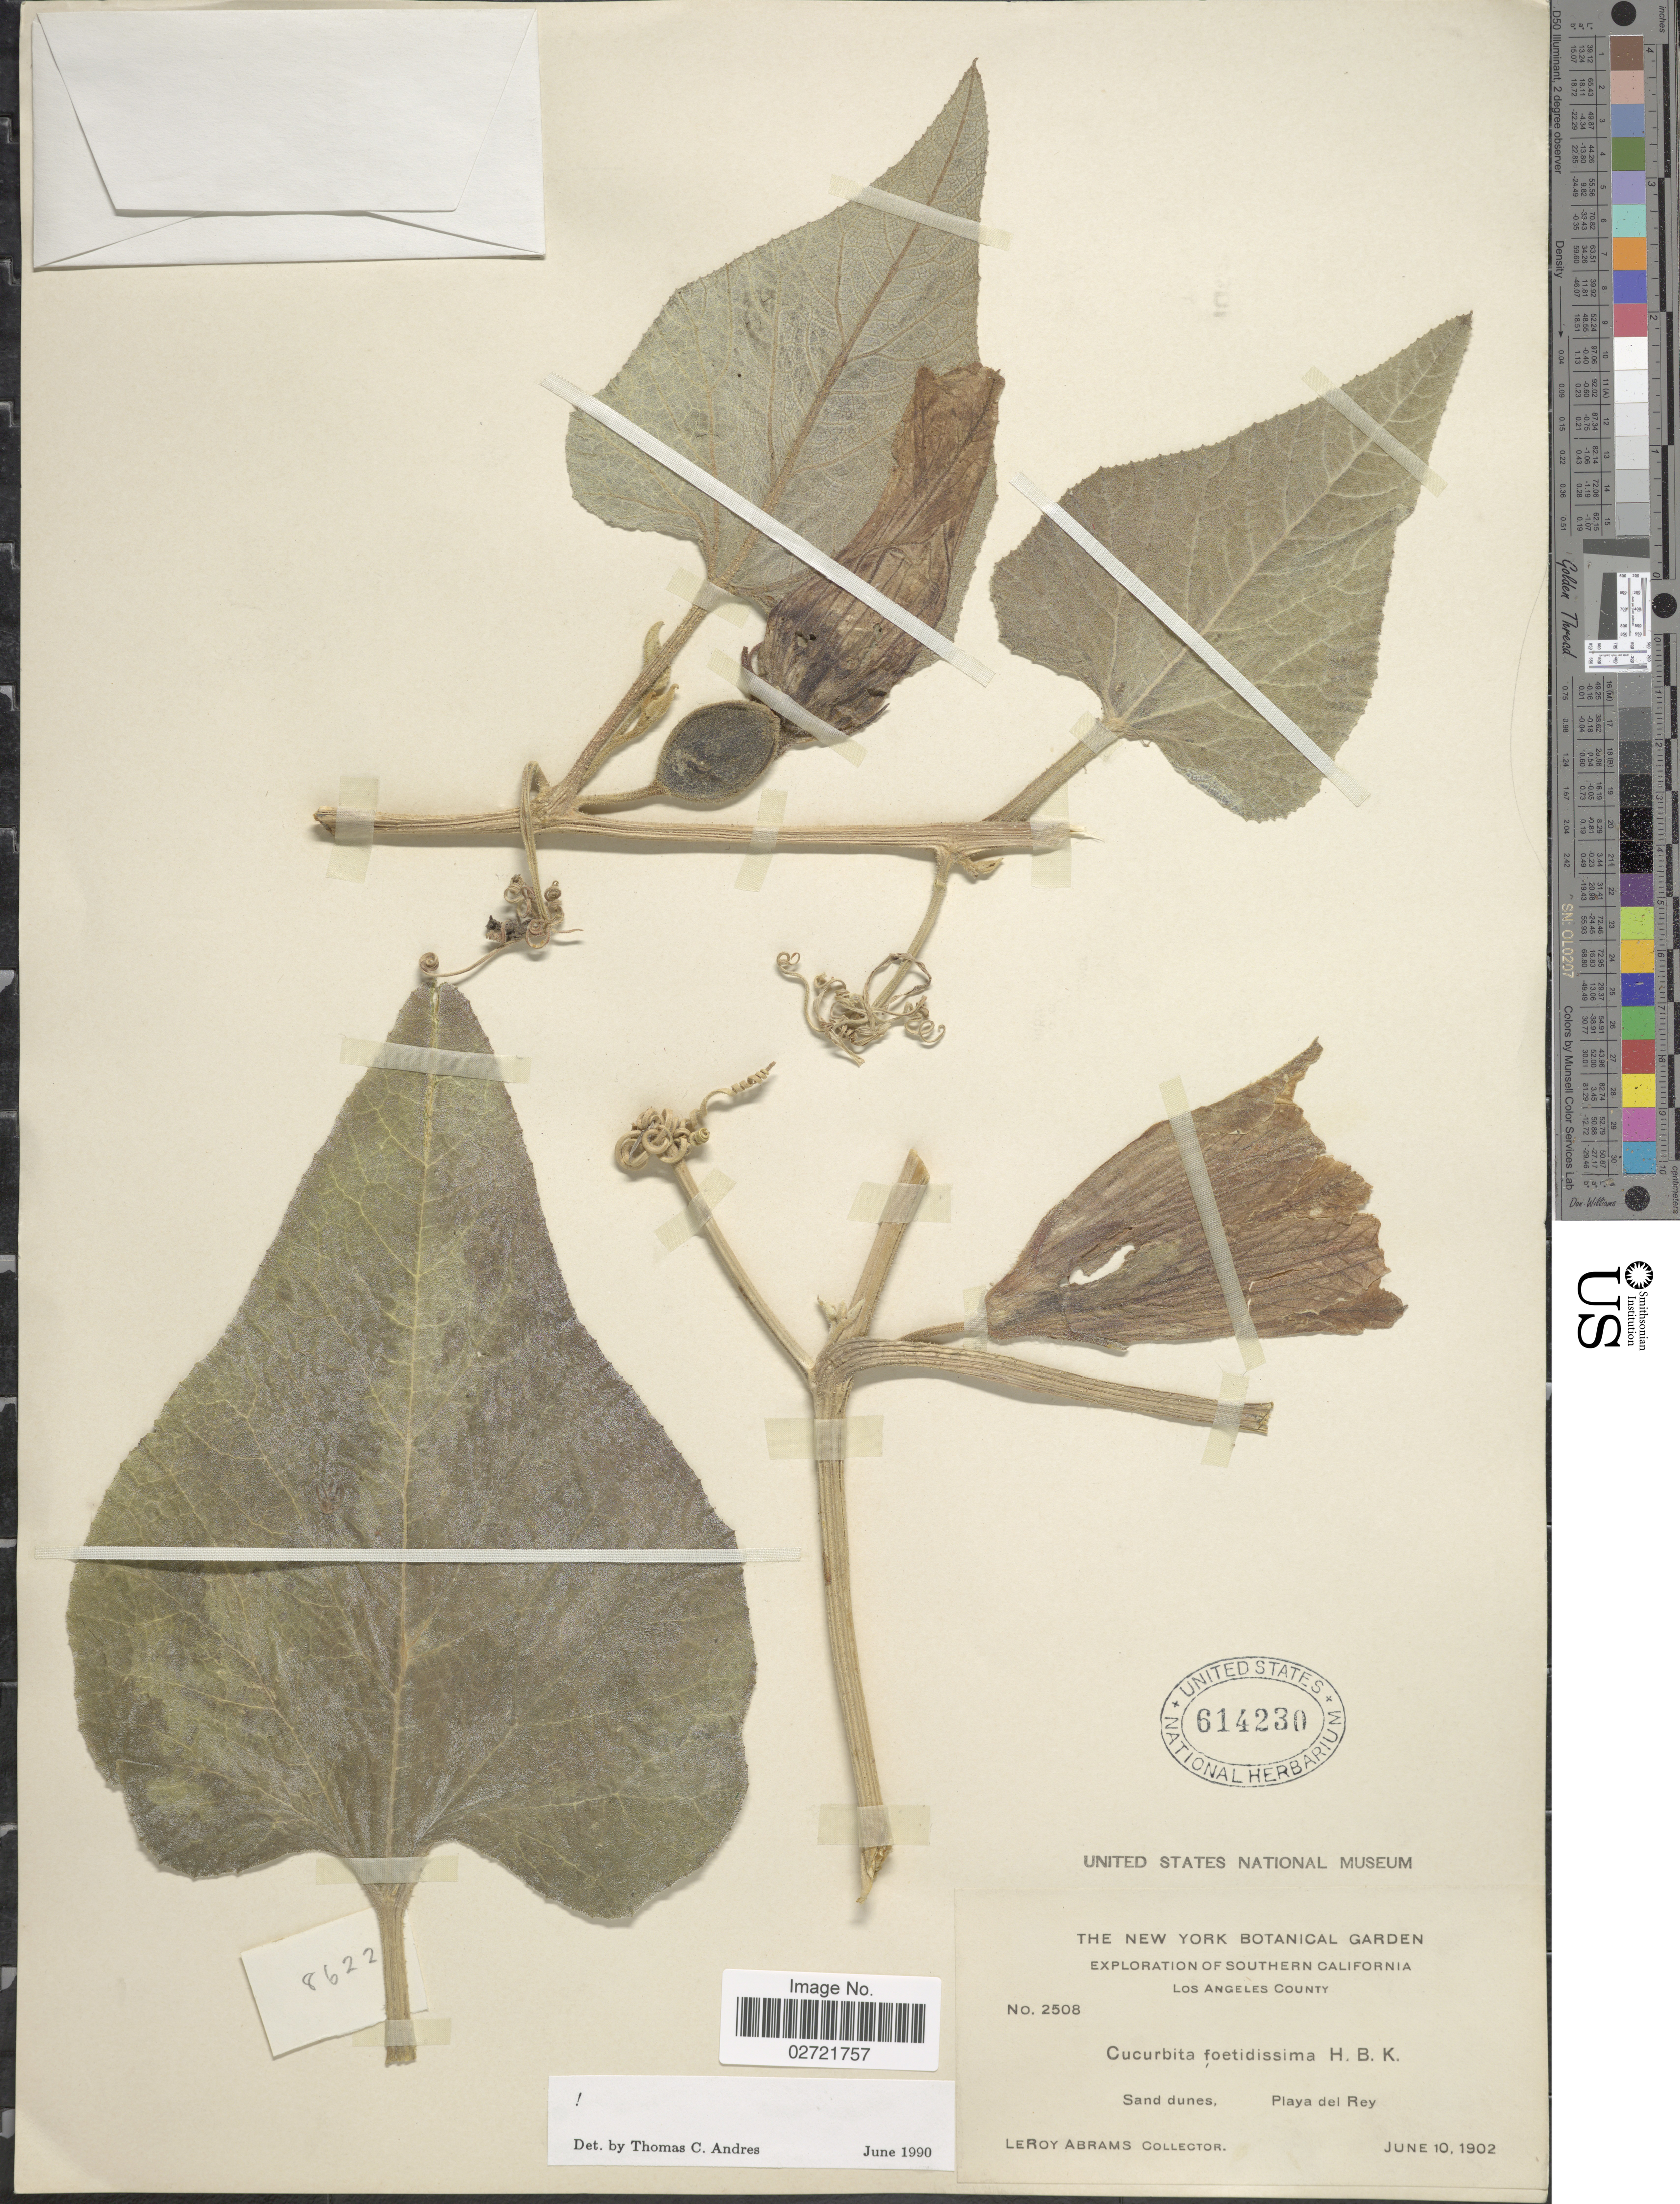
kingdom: Plantae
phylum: Tracheophyta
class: Magnoliopsida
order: Cucurbitales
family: Cucurbitaceae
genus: Cucurbita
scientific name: Cucurbita foetidissima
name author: Kunth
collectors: L. Abrams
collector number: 2508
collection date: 1902-06-10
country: United States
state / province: California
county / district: Los Angeles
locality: Southern California, Los Angeles County, Sand dunes, Playa del Rey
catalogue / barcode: US 614230